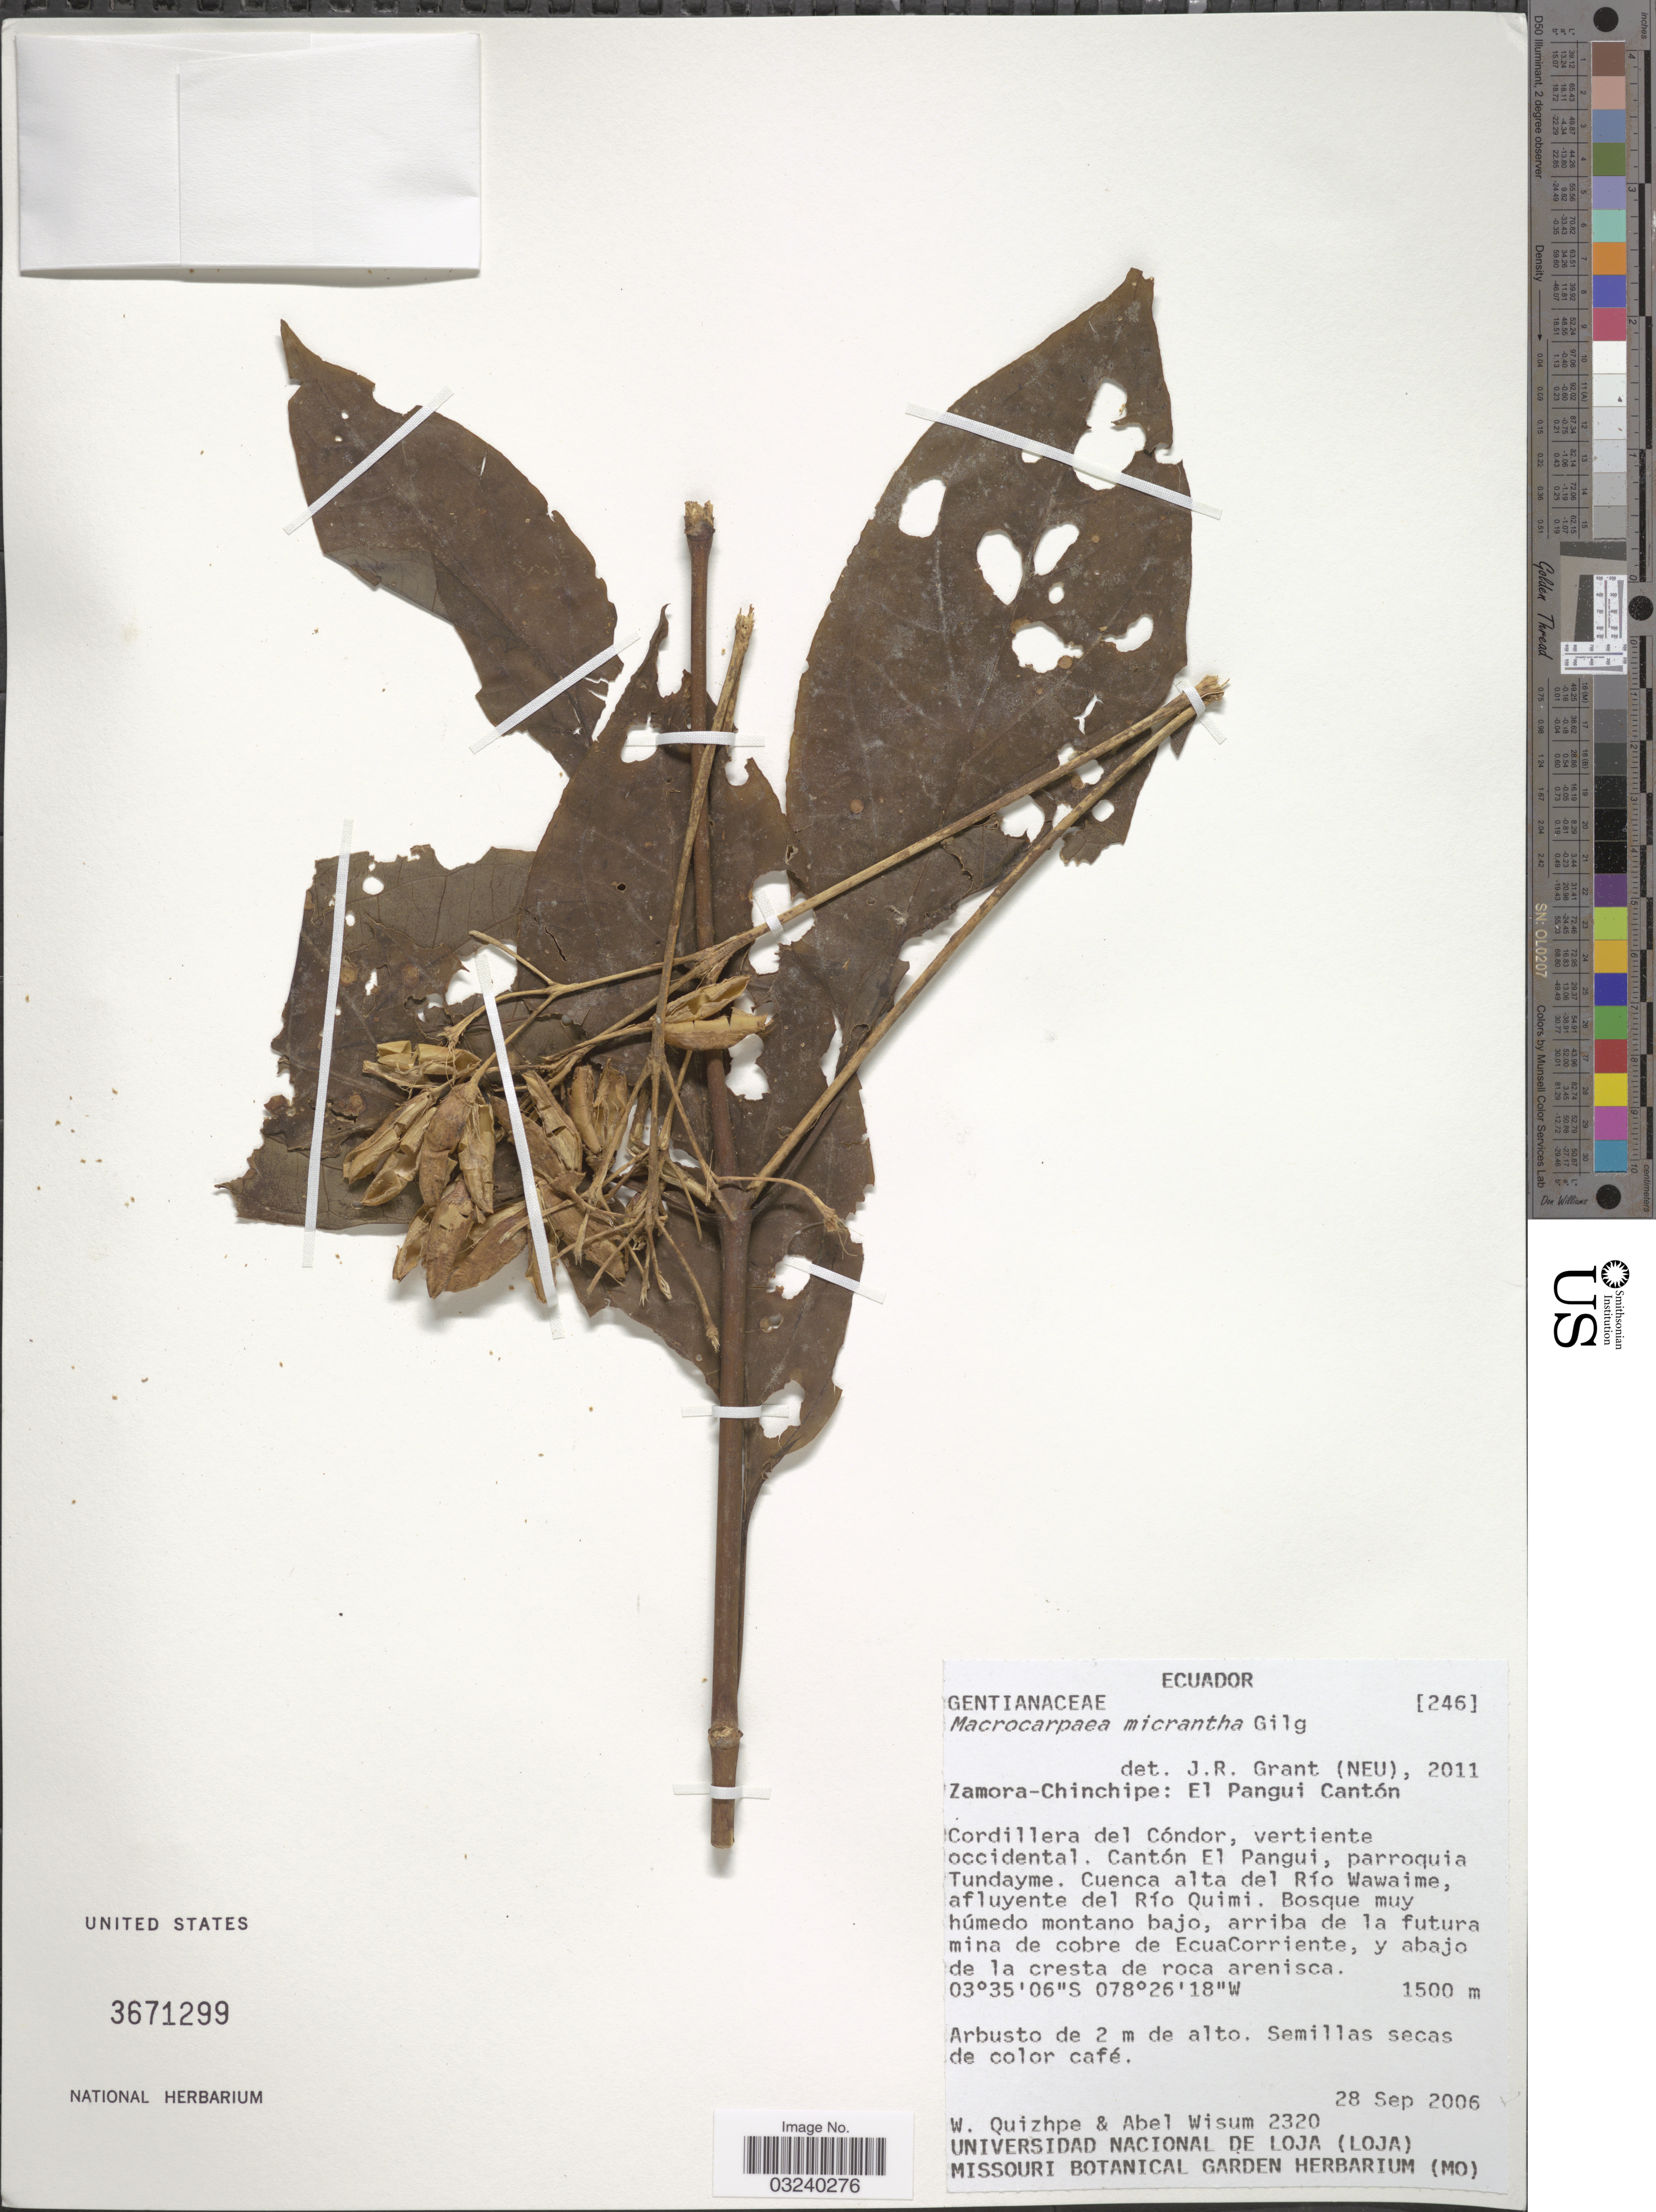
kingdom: Plantae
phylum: Tracheophyta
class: Magnoliopsida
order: Gentianales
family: Gentianaceae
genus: Macrocarpaea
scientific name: Macrocarpaea micrantha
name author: Gilg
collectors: W. Quizhpe & A. Wisum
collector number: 2320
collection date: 2006-09-28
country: Ecuador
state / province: Zamora-Chinchipe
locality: El Pangui Cantón, Cordillera del Cóndor, vertiente occidental. Cantón El Pangui, parroquia Tundayme. Cuenca alta del Río Wawaime, afluyente del Río Quimi.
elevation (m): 1500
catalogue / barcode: US 3671299